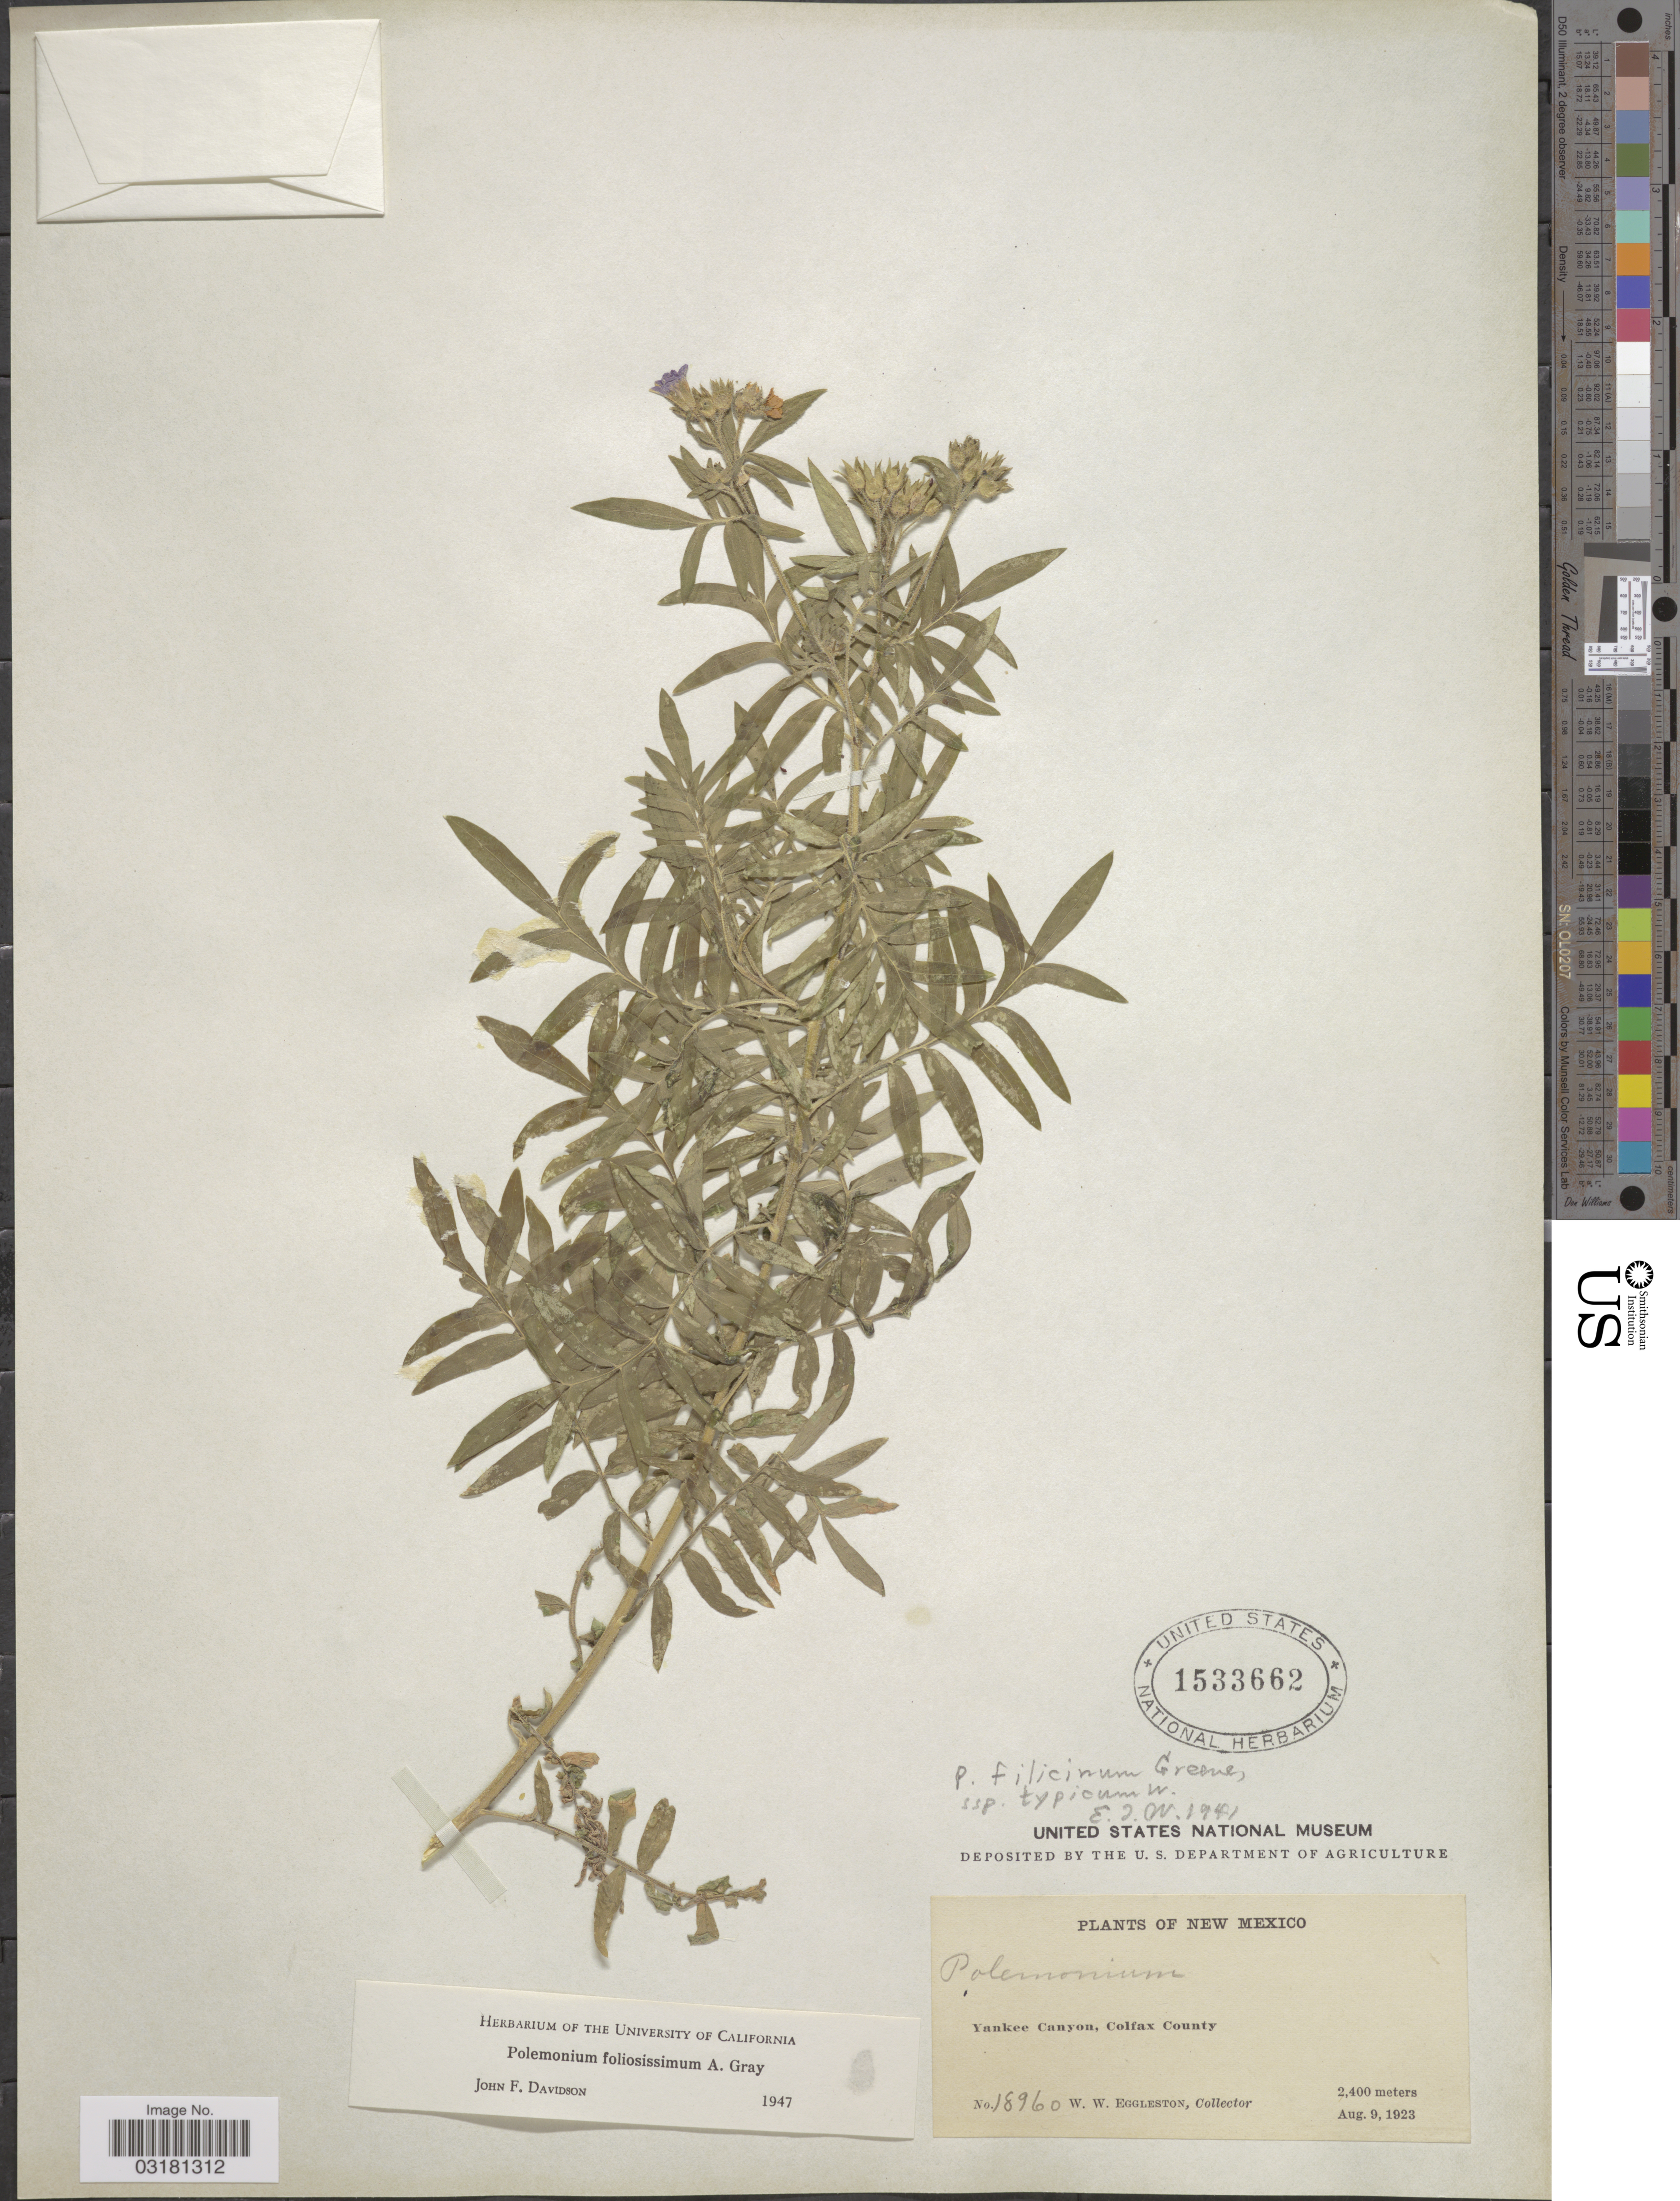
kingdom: Plantae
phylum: Tracheophyta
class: Magnoliopsida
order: Ericales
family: Polemoniaceae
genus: Polemonium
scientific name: Polemonium foliosissimum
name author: A. Gray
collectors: W. W. Eggleston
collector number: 18960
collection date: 1923-08-09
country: United States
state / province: New Mexico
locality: Yankee Canyon, Colfax County.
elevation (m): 2400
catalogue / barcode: US 1533662